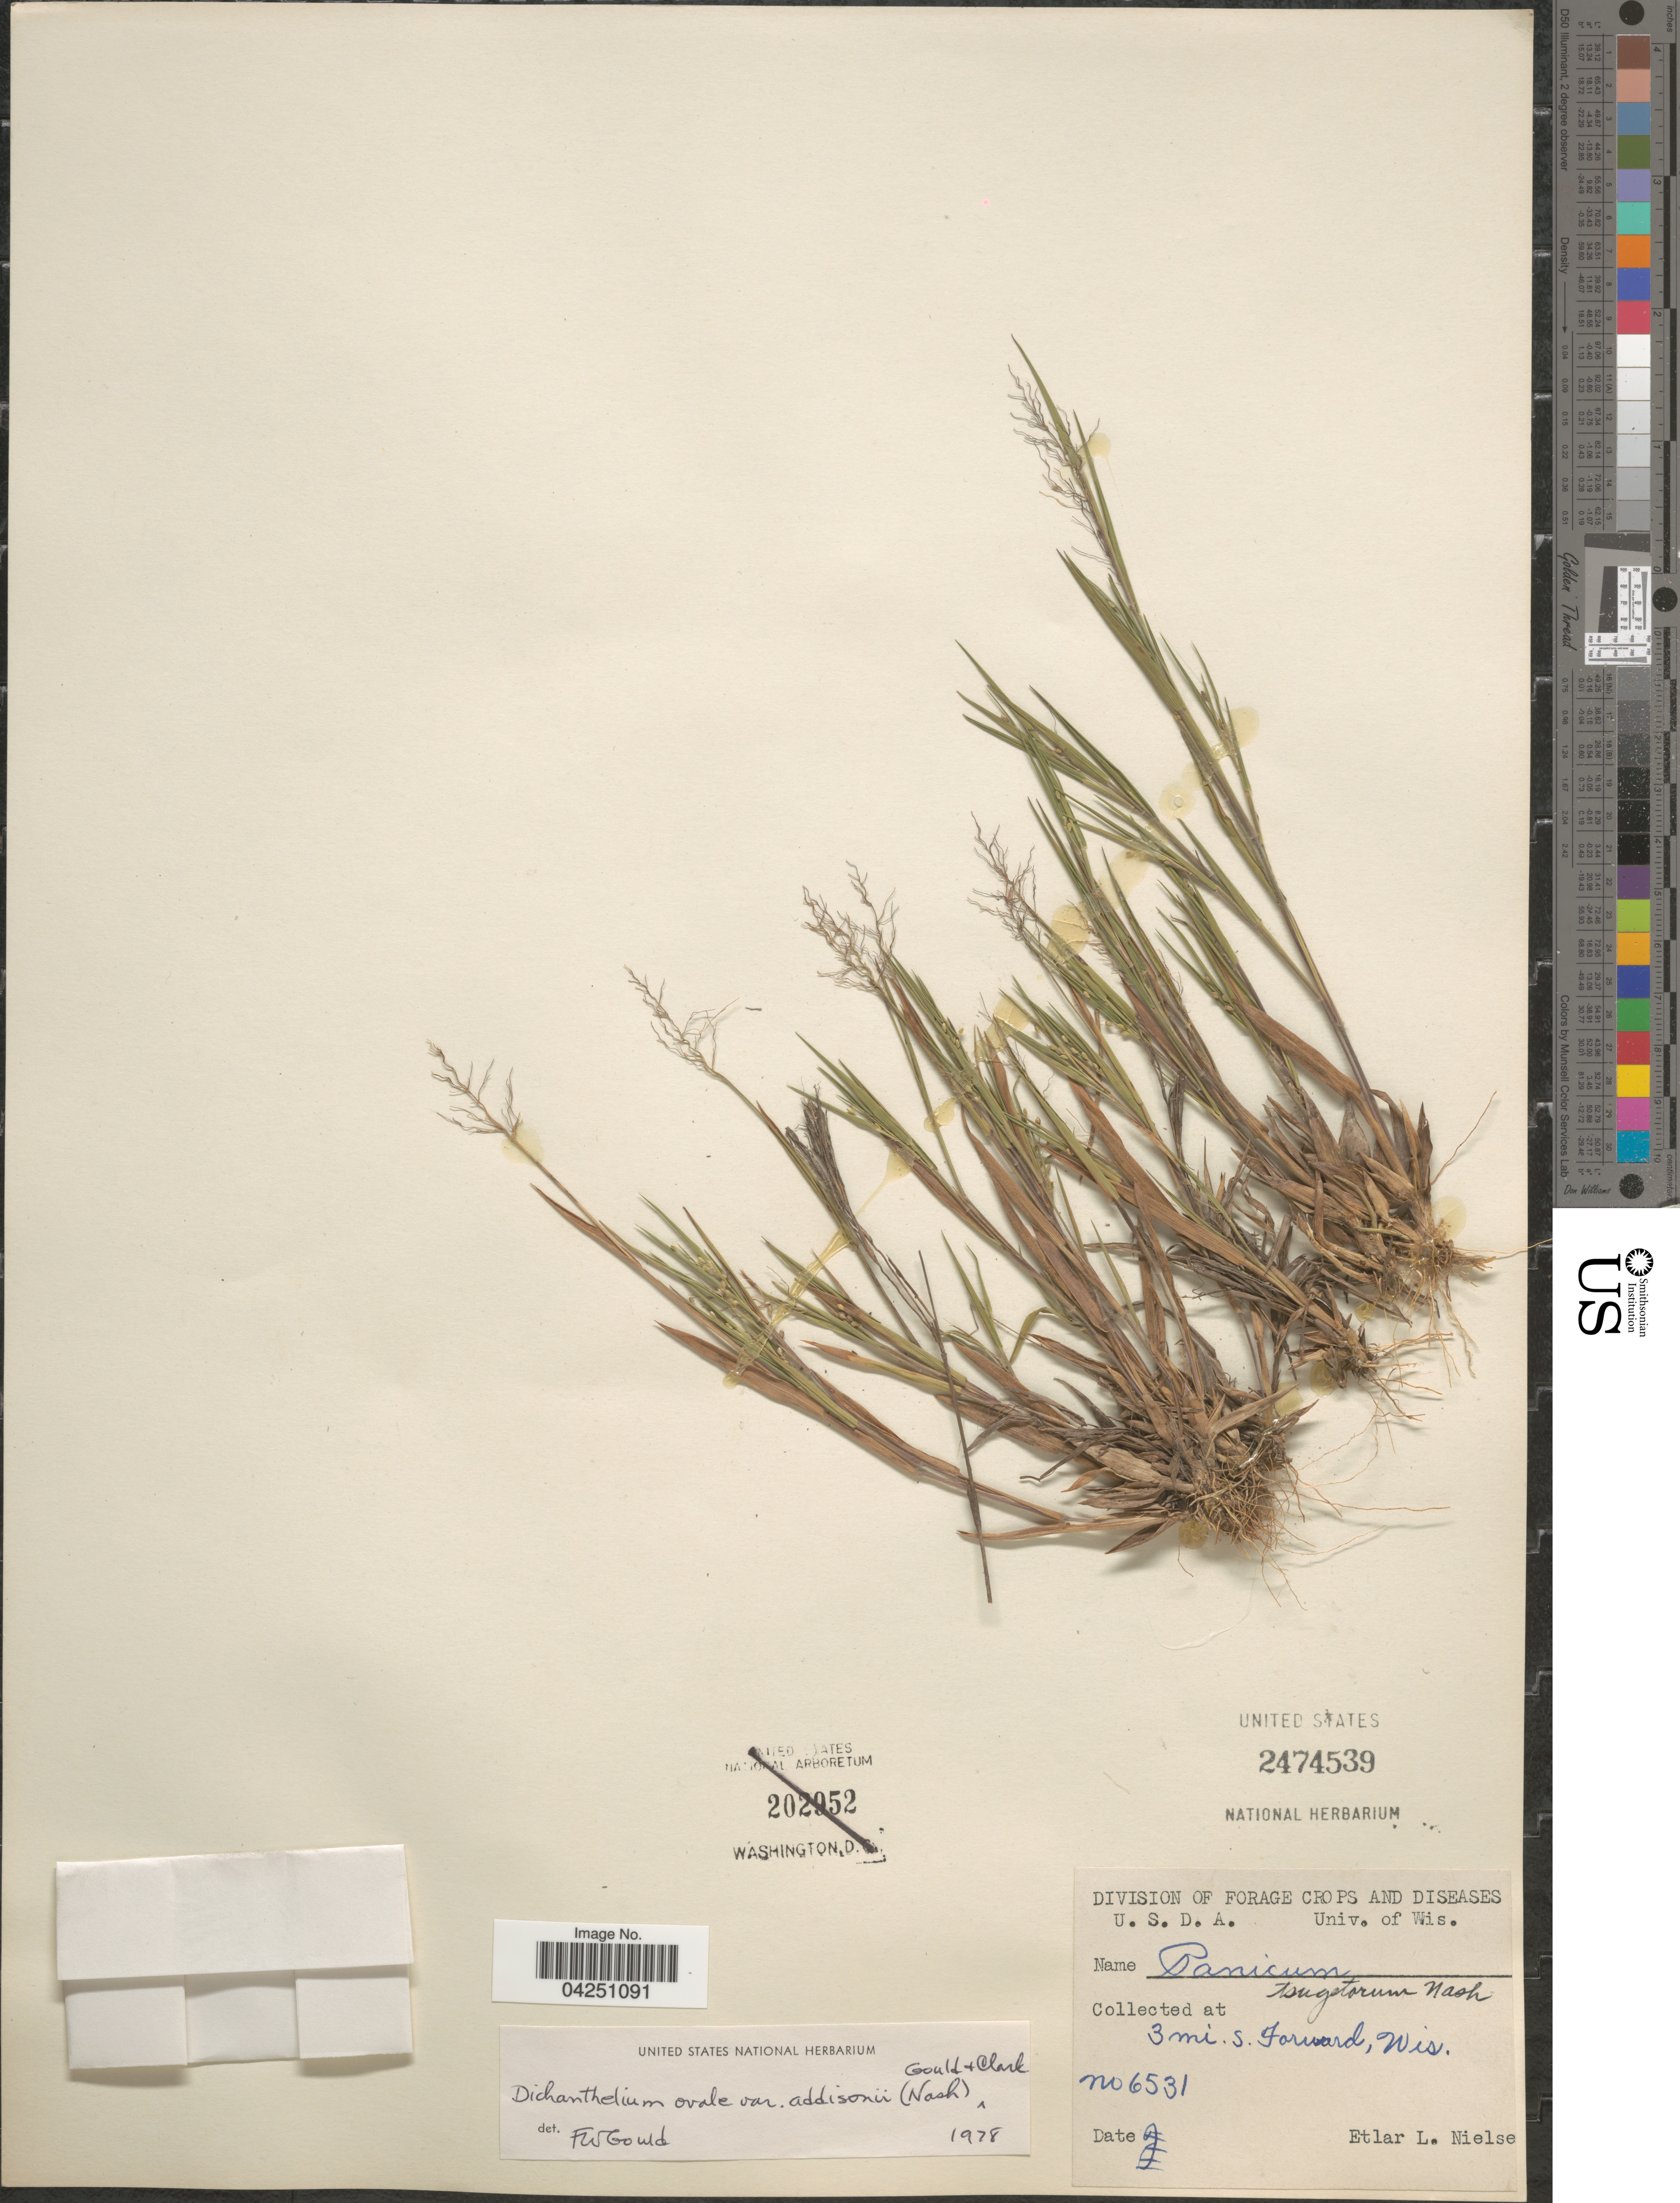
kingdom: Plantae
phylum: Tracheophyta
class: Liliopsida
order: Poales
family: Poaceae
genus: Dichanthelium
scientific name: Dichanthelium acuminatum var. acuminatum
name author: (Sw.) Gould & C.A. Clark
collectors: E. L. Nielsen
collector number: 6531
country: United States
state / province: Wisconsin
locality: At 3 mi. S. Forward.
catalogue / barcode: US 2474539